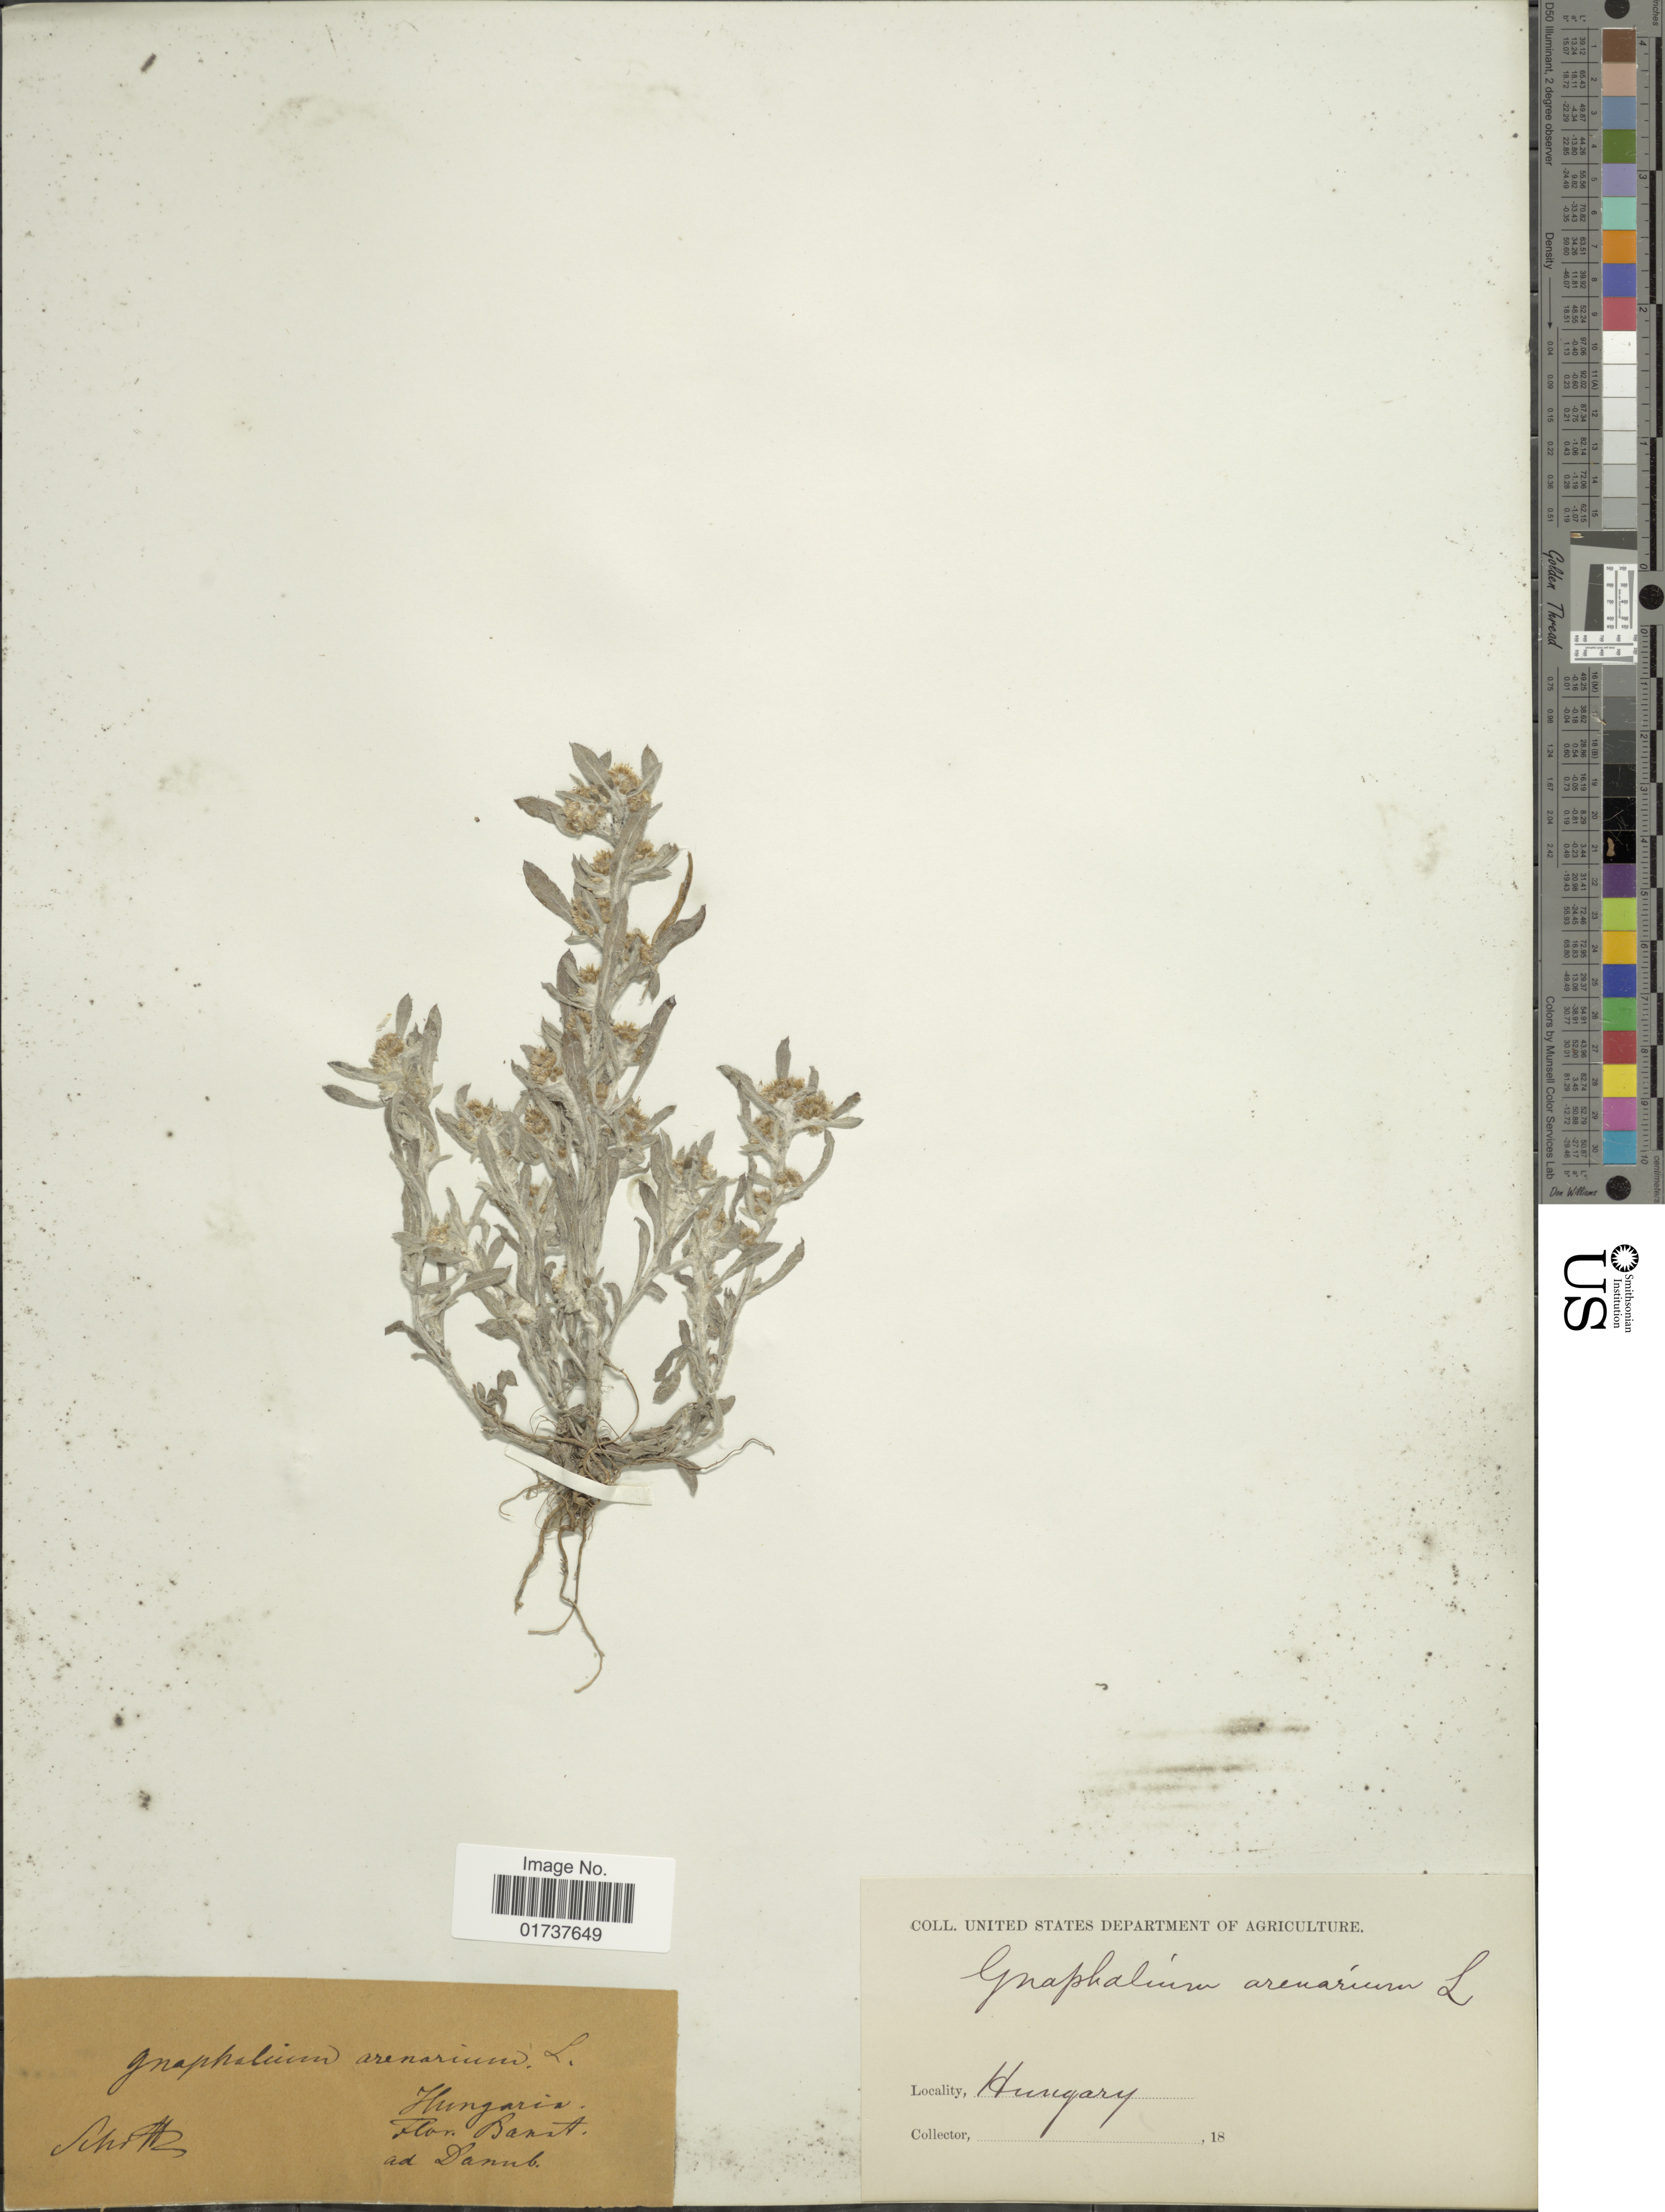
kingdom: Plantae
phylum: Tracheophyta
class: Magnoliopsida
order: Asterales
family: Asteraceae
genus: Gnaphalium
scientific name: Gnaphalium sp.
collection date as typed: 18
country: Hungary